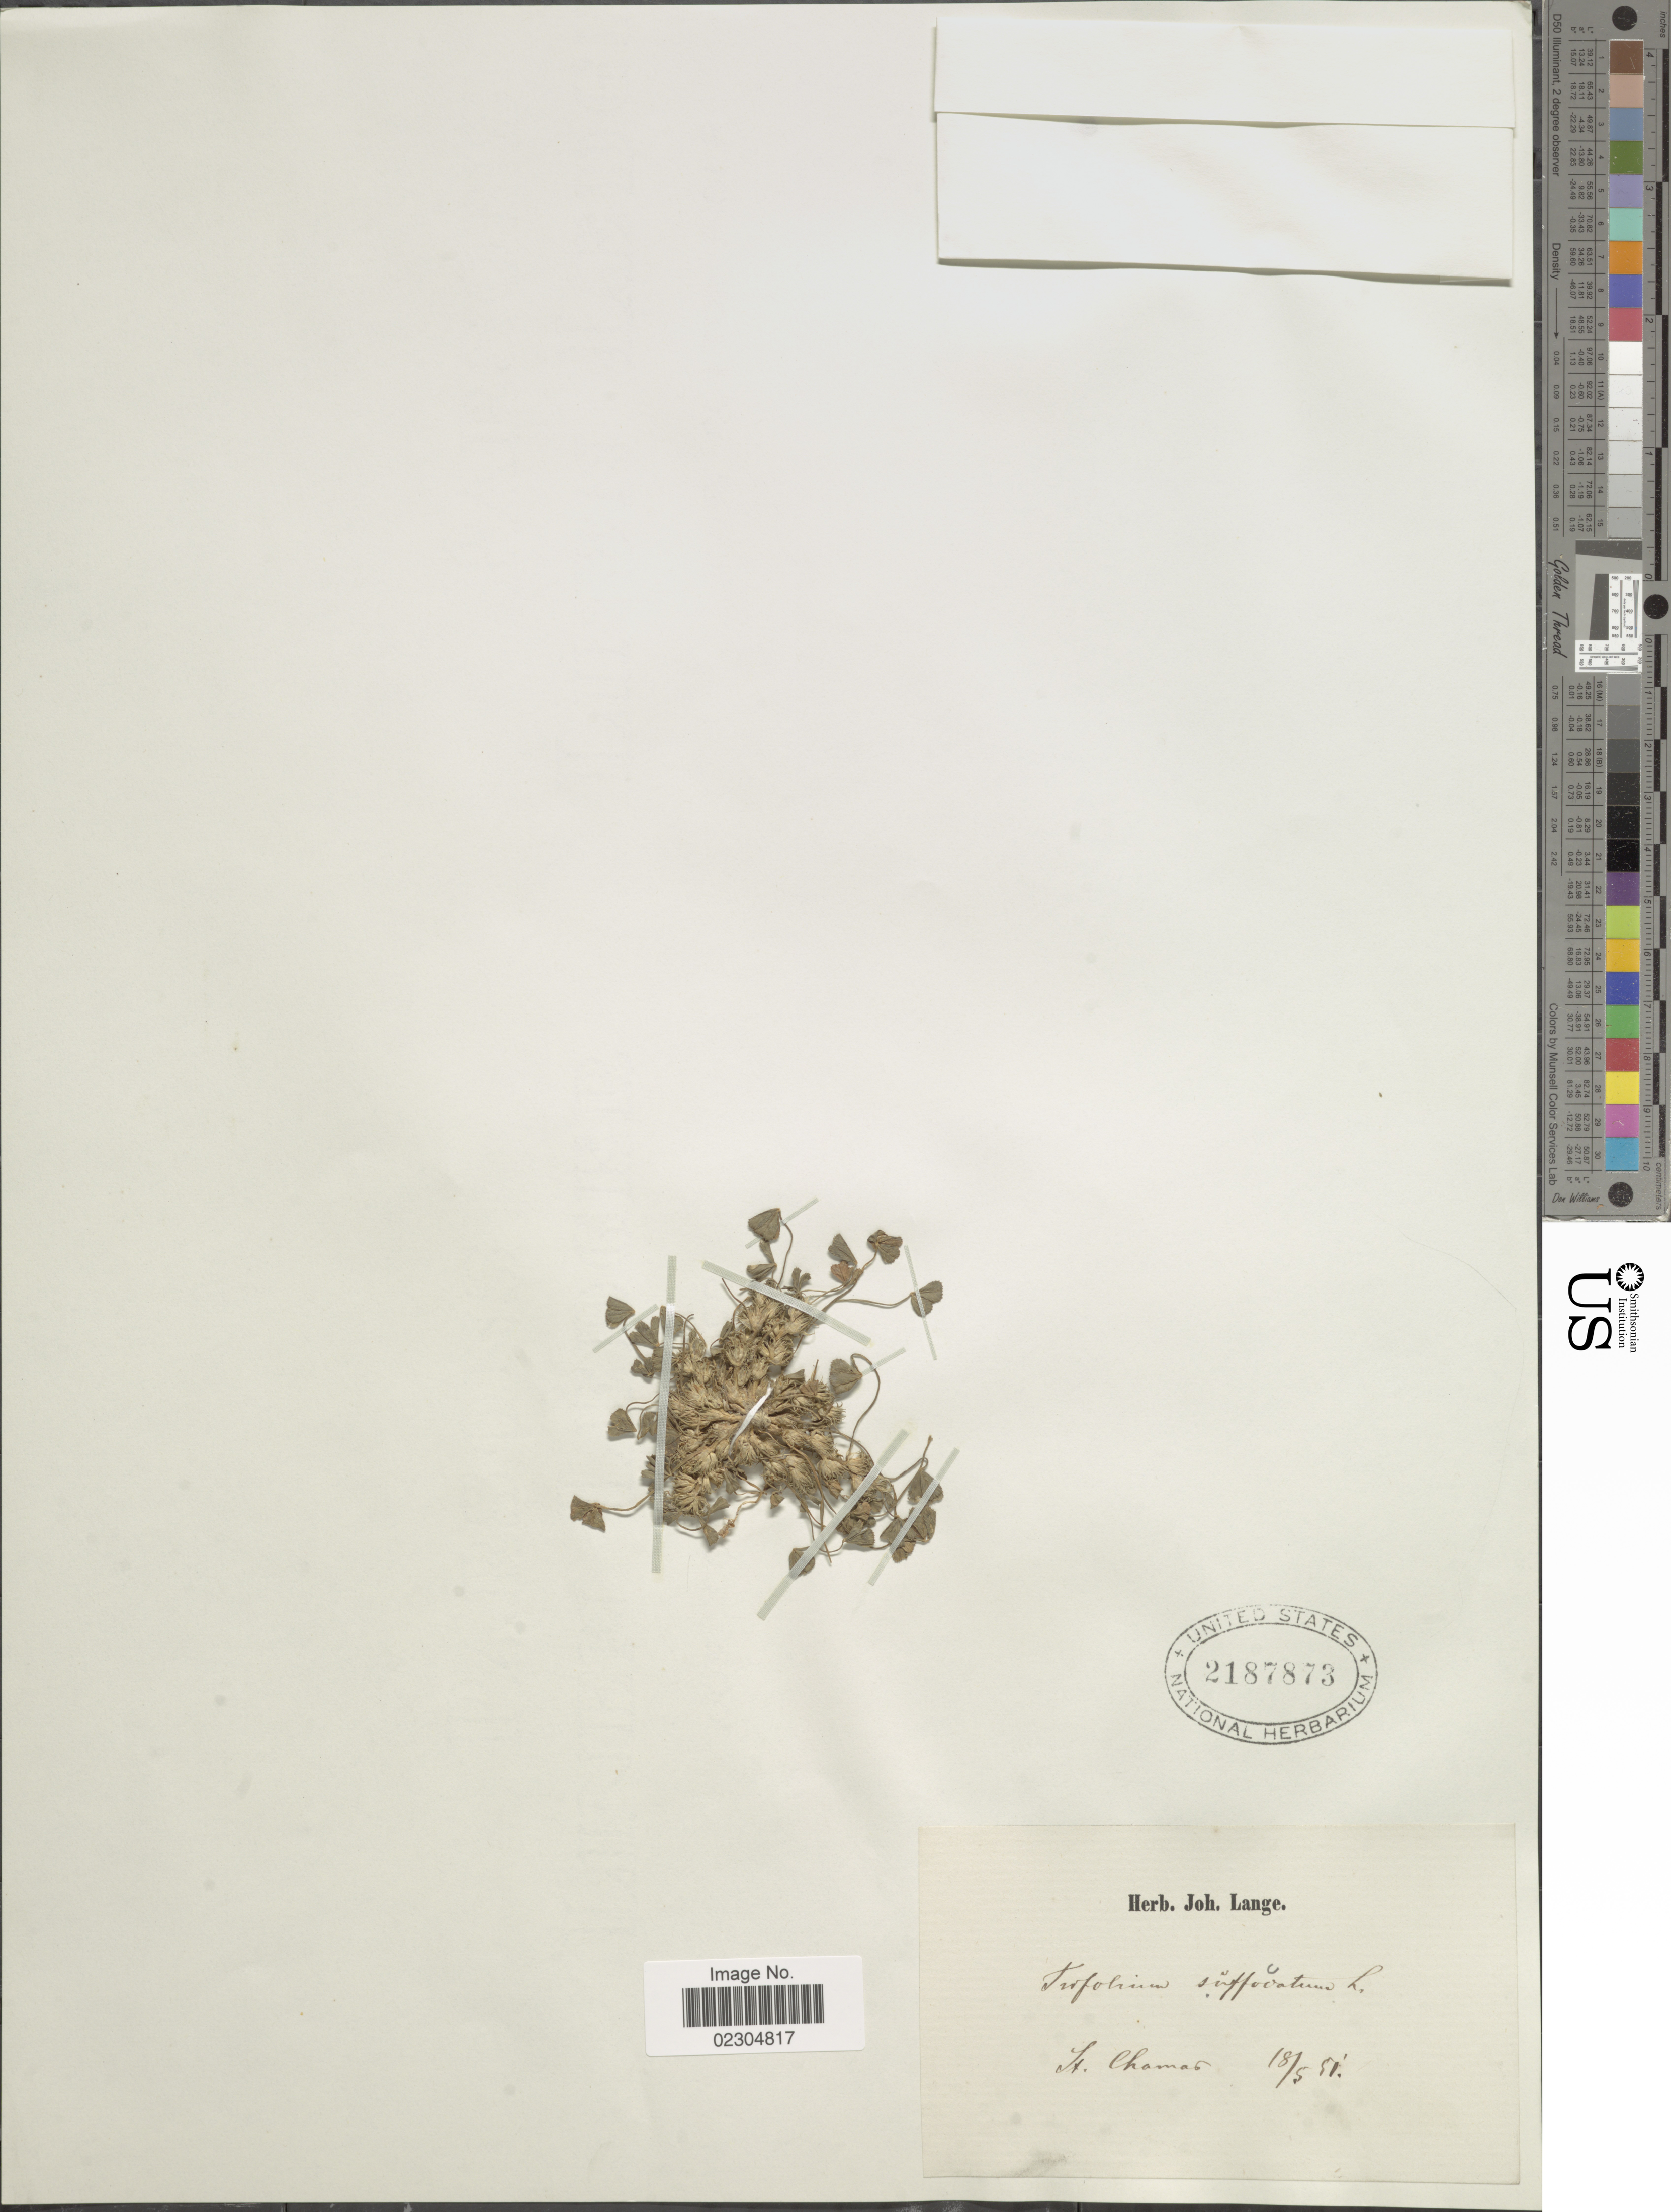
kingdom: Plantae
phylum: Tracheophyta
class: Magnoliopsida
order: Fabales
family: Fabaceae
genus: Trifolium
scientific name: Trifolium suffocatum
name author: L.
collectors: ex herb. Joh. Lange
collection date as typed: Transcribed d/m/y: 18/5/51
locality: St. chamad [interpreted]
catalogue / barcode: US 2187873